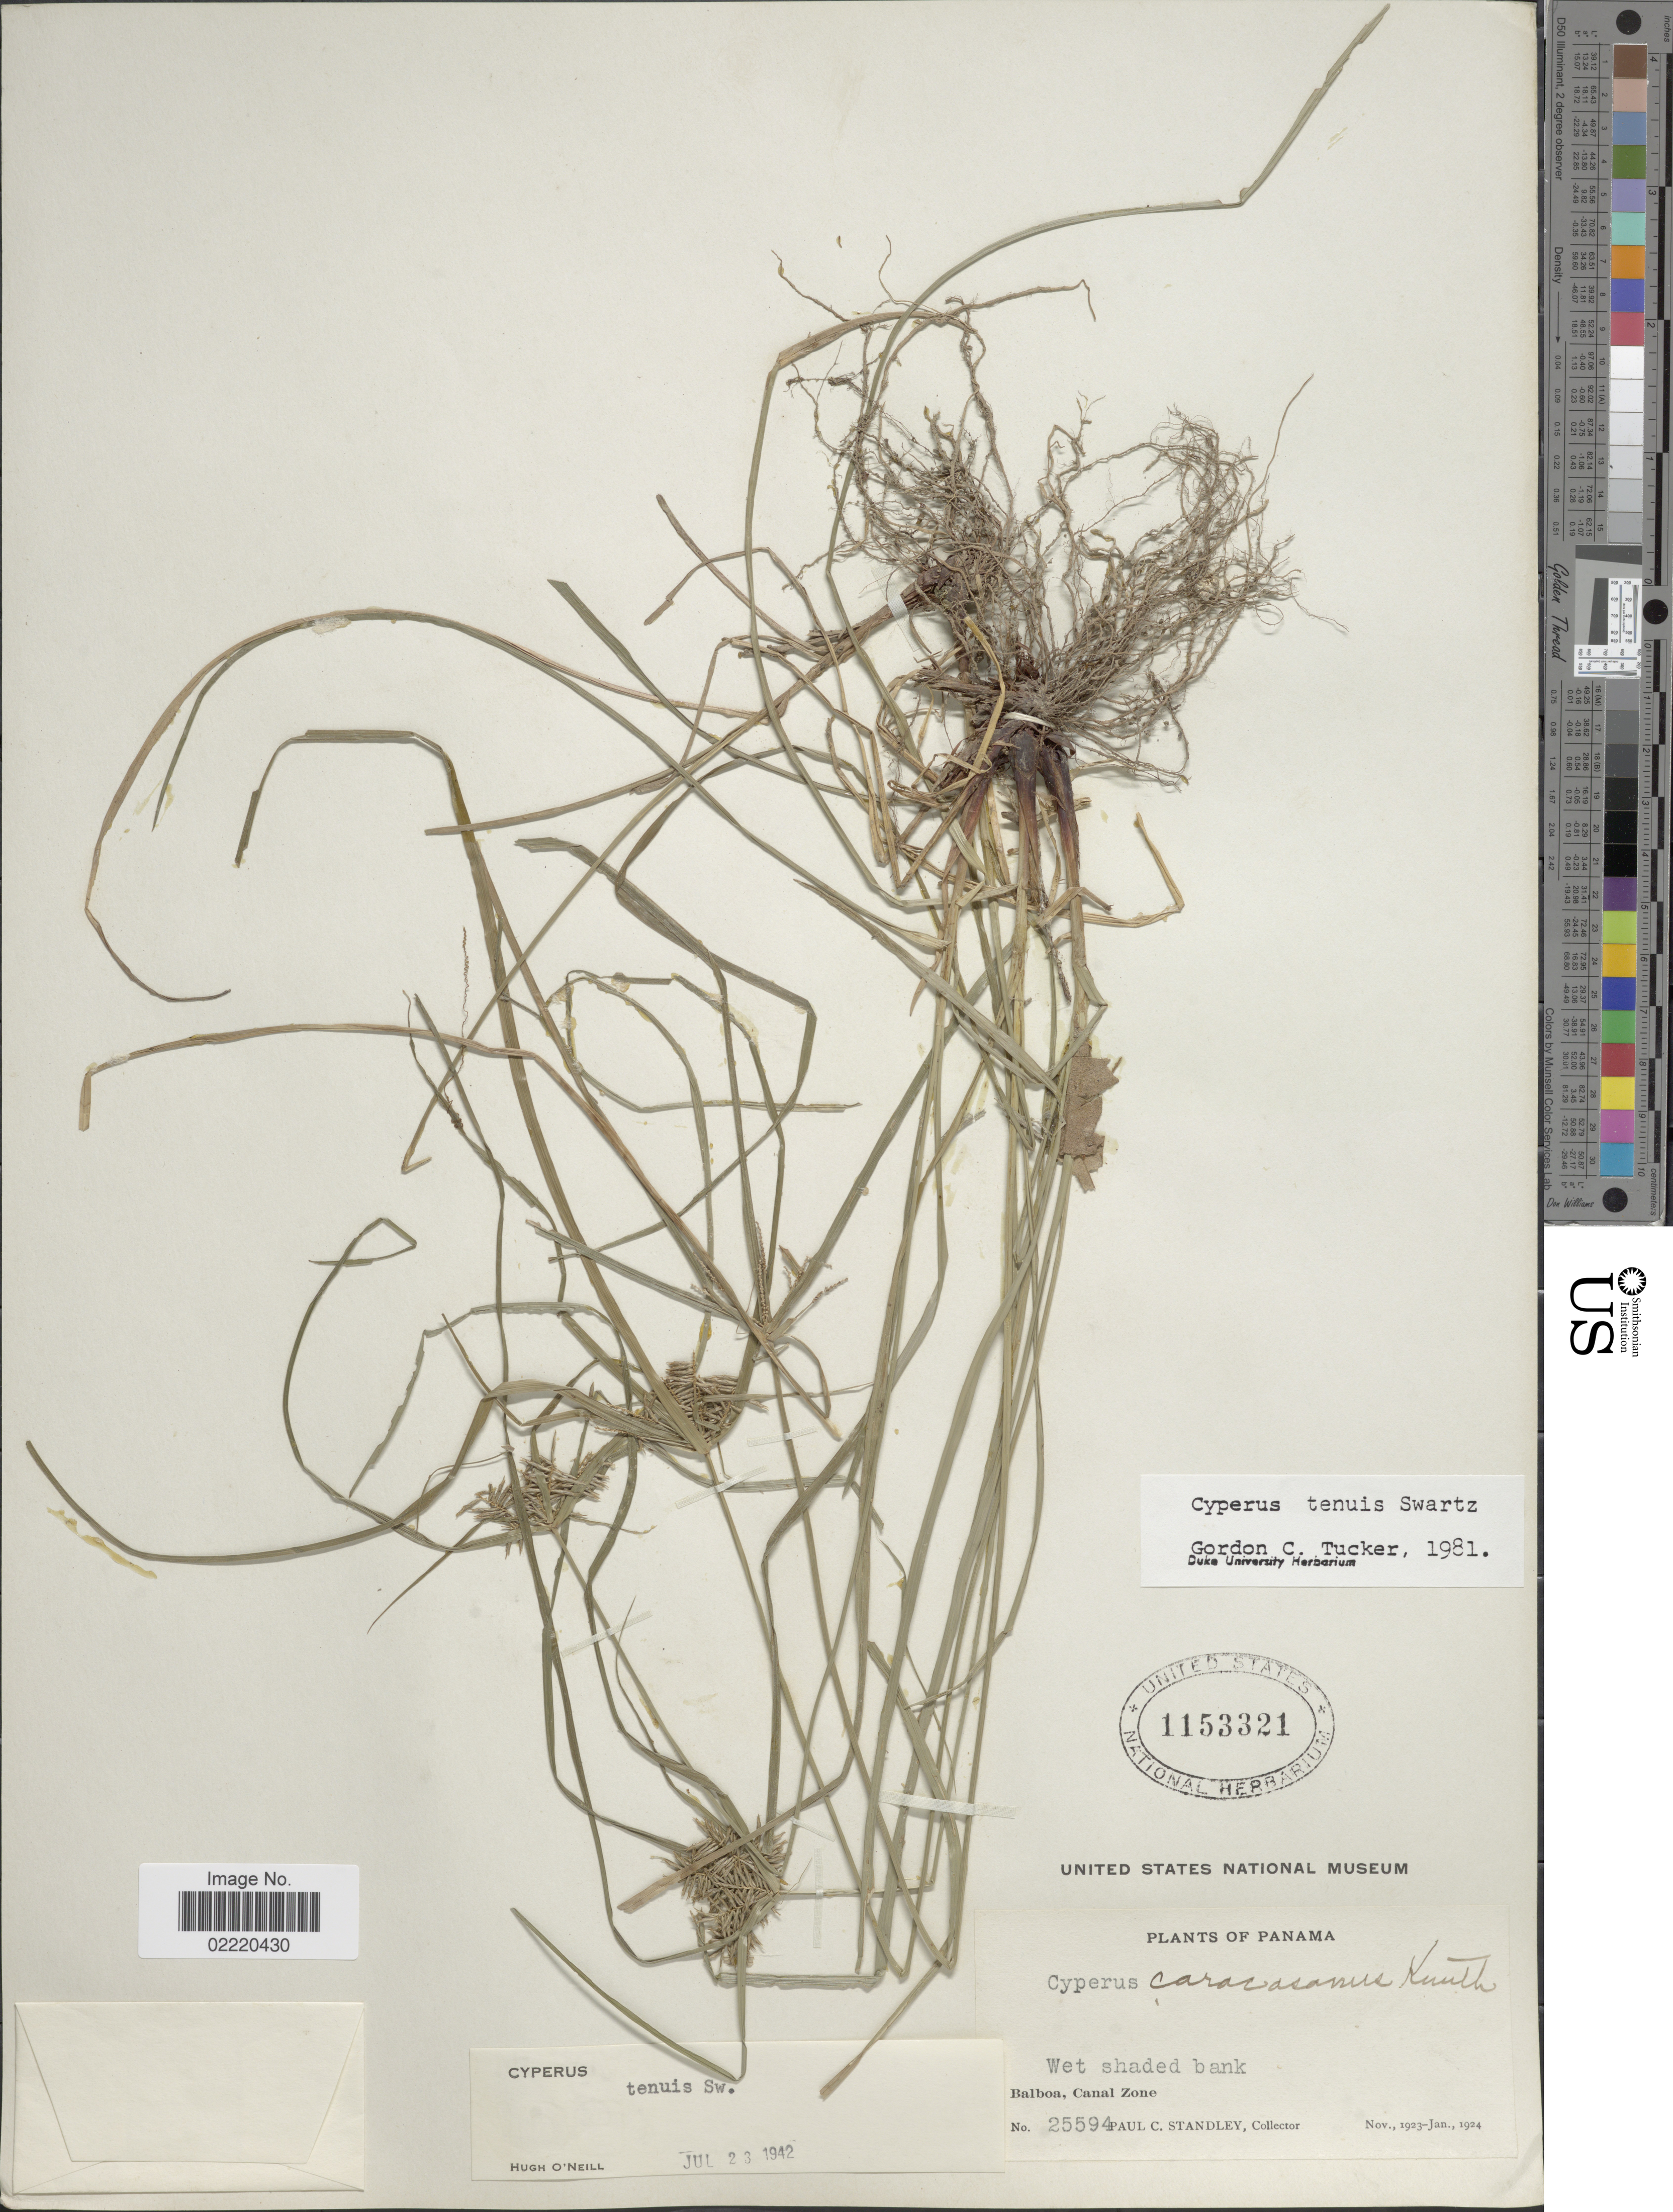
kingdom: Plantae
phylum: Tracheophyta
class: Liliopsida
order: Poales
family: Cyperaceae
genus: Cyperus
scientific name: Cyperus tenuis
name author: Sw.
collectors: P. C. Standley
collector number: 25594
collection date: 1923-11/1924-01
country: Panama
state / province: Colón / Panamá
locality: Wet shaded bank, Balboa, Canal Zone.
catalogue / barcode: US 1153321